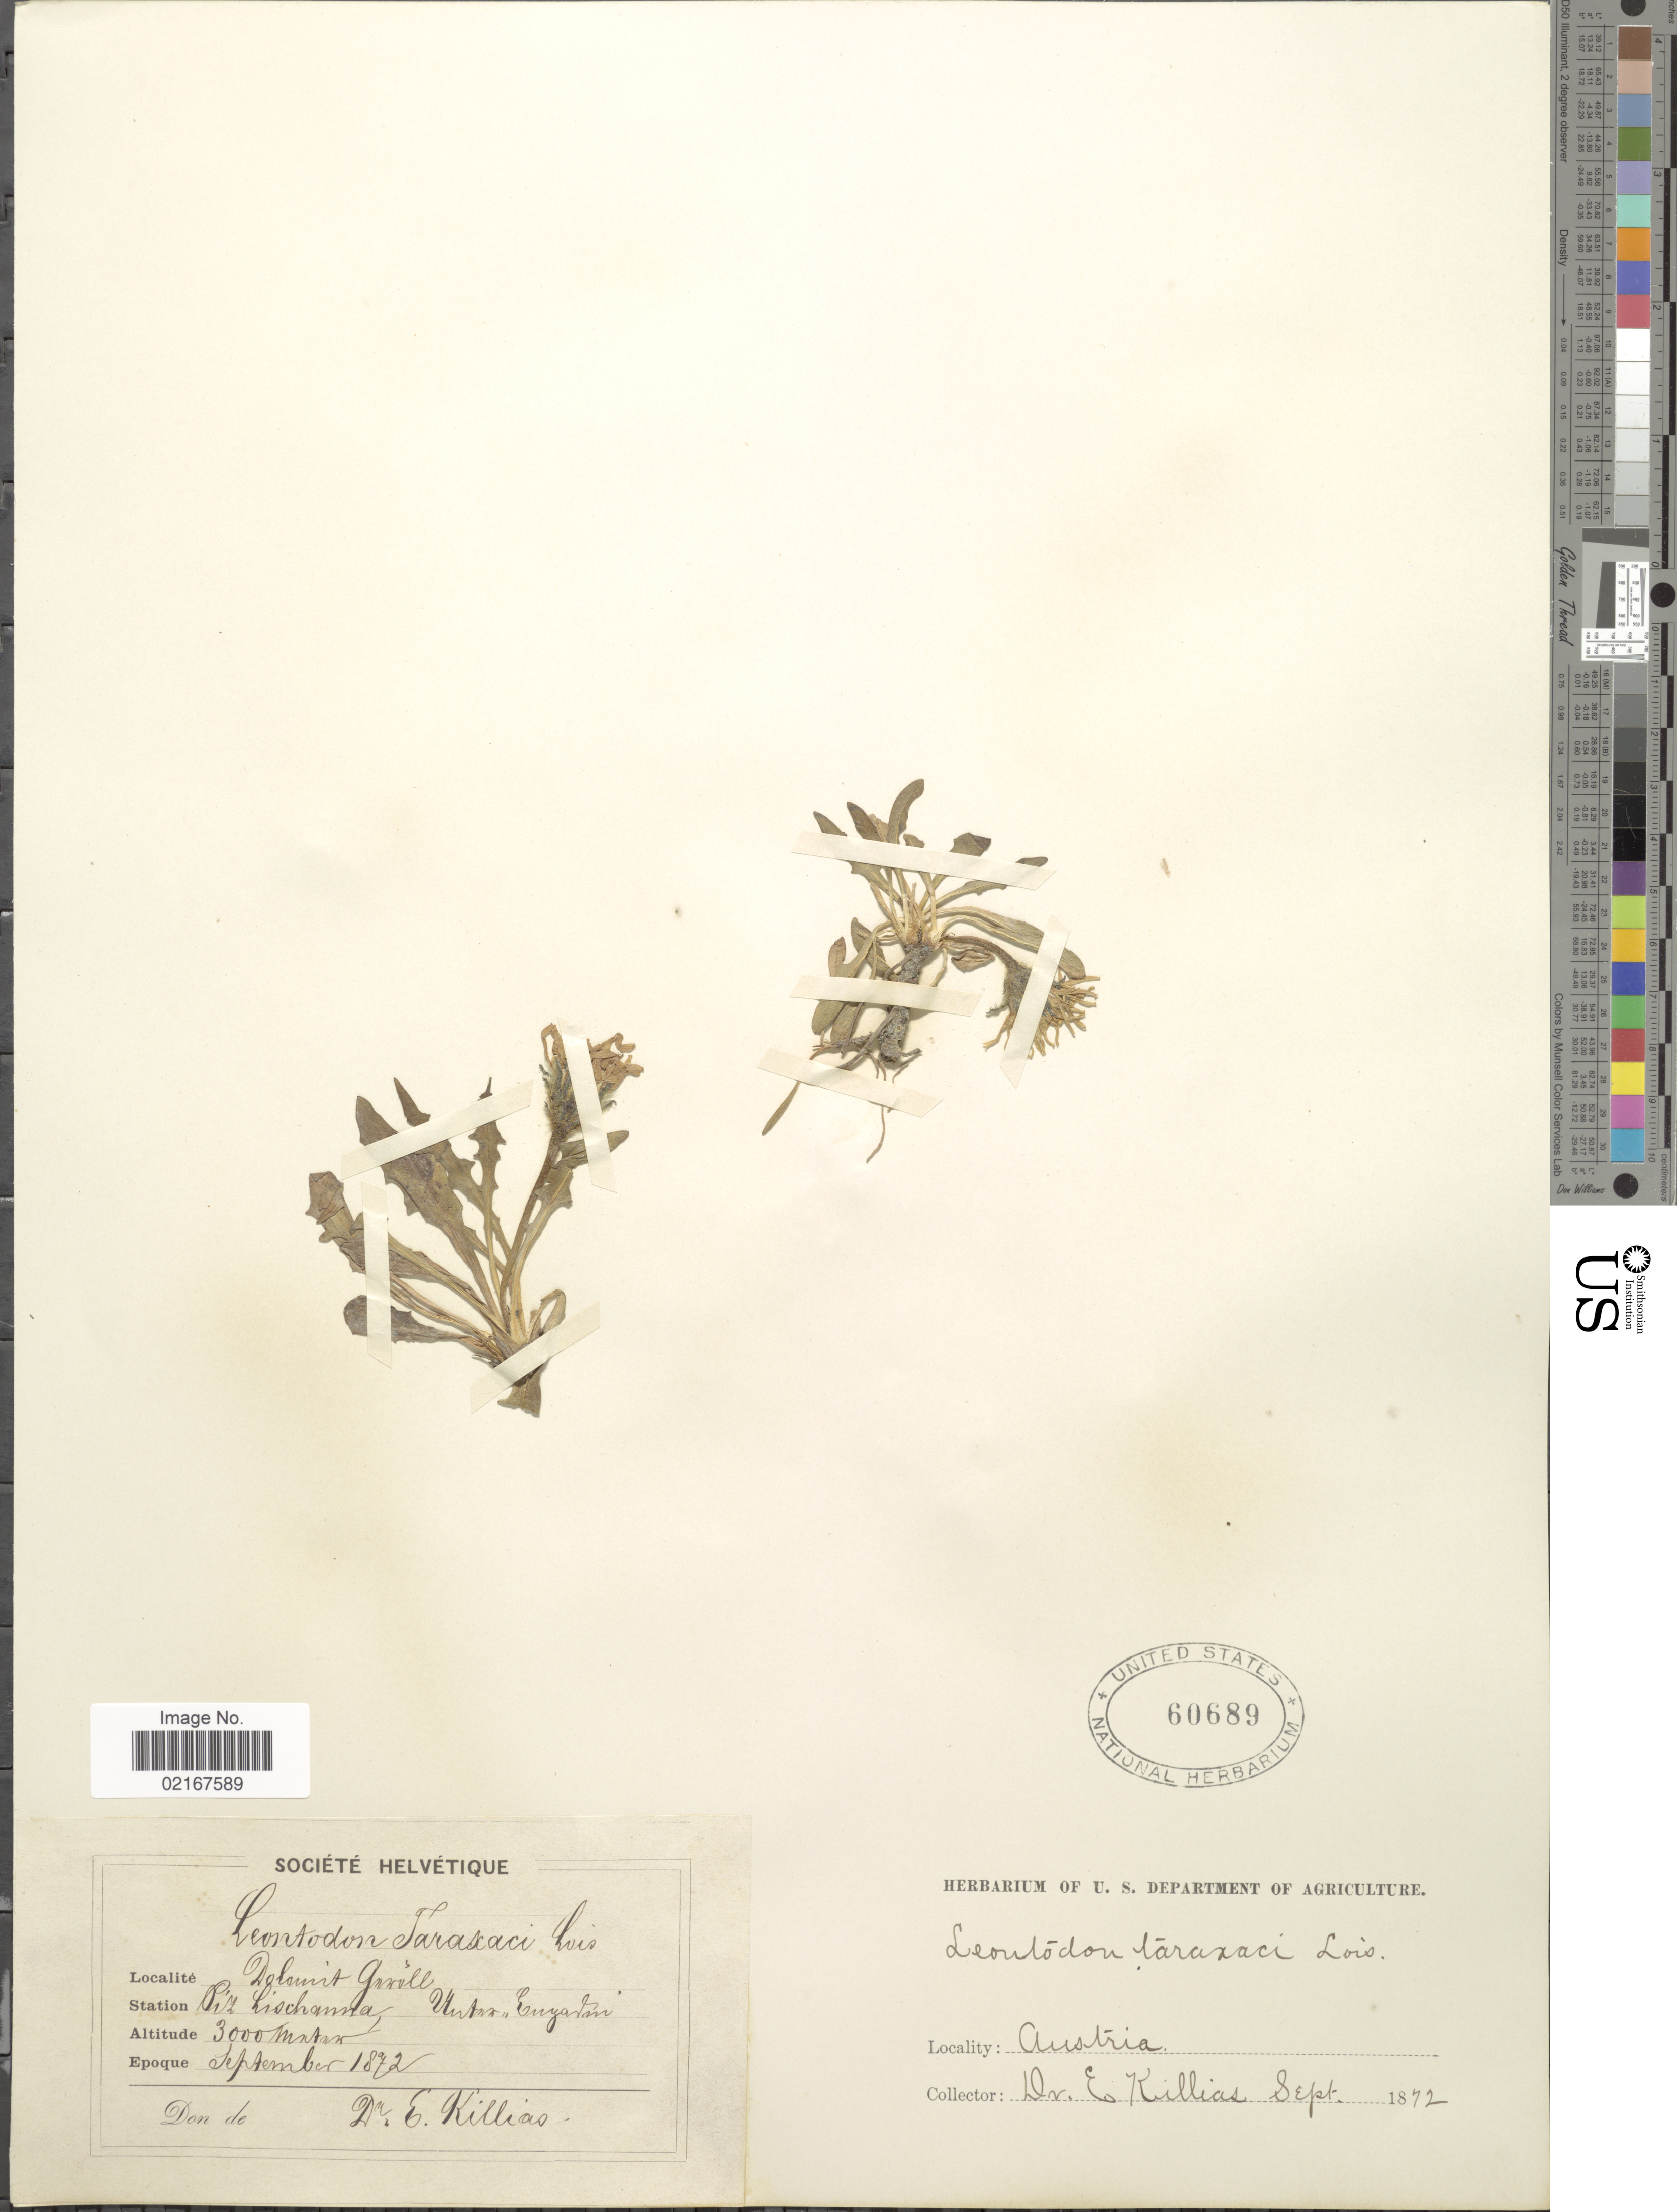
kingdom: Plantae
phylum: Tracheophyta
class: Magnoliopsida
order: Asterales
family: Asteraceae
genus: Scorzoneroides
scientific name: Scorzoneroides autumnalis subsp. borealis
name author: (Ball) Greuter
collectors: E. Killias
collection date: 1872-09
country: Austria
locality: Dolomit Gurull, Piz Lischanna [interpreted]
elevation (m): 3000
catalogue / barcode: US 60689